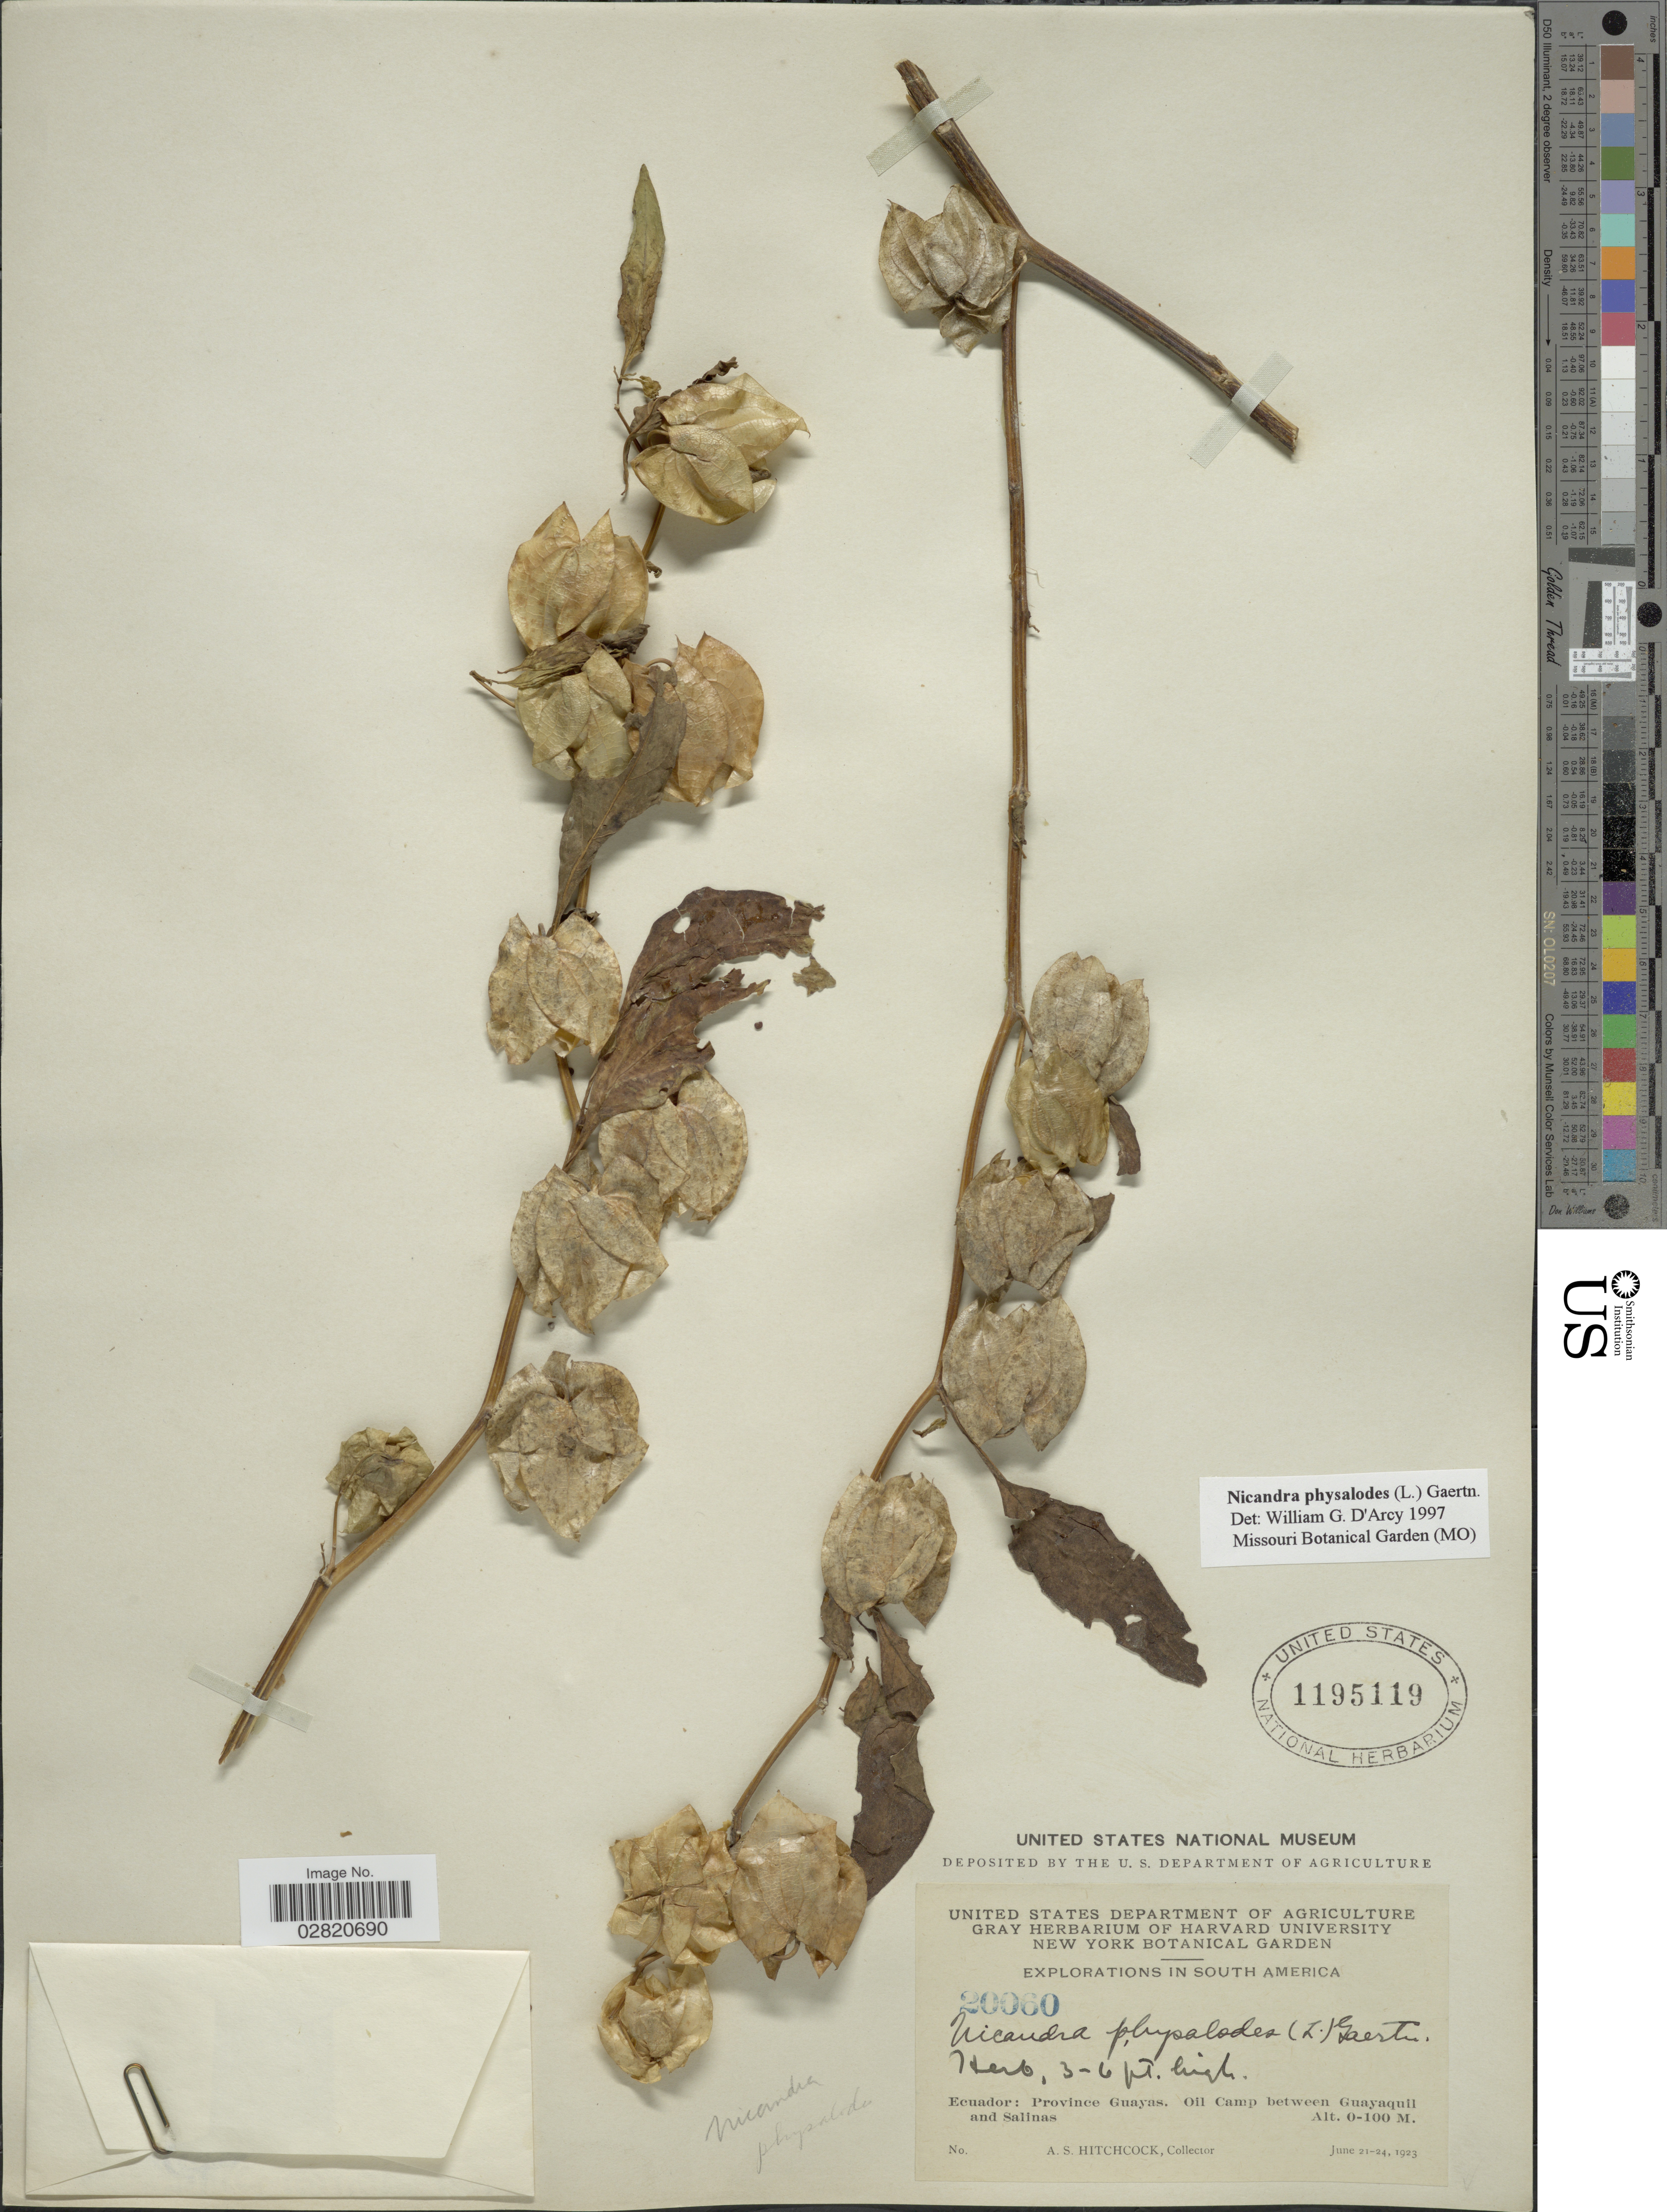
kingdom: Plantae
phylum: Tracheophyta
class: Magnoliopsida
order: Solanales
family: Solanaceae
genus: Nicandra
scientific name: Nicandra physalodes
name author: (L.) Gaertn.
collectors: A. S. Hitchcock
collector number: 20060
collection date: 1923-06-21/1923-06-24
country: Ecuador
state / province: Guayas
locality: Province Guayas, Oil Camp between Guayaquil and Salinas.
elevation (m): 0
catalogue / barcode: US 1195119